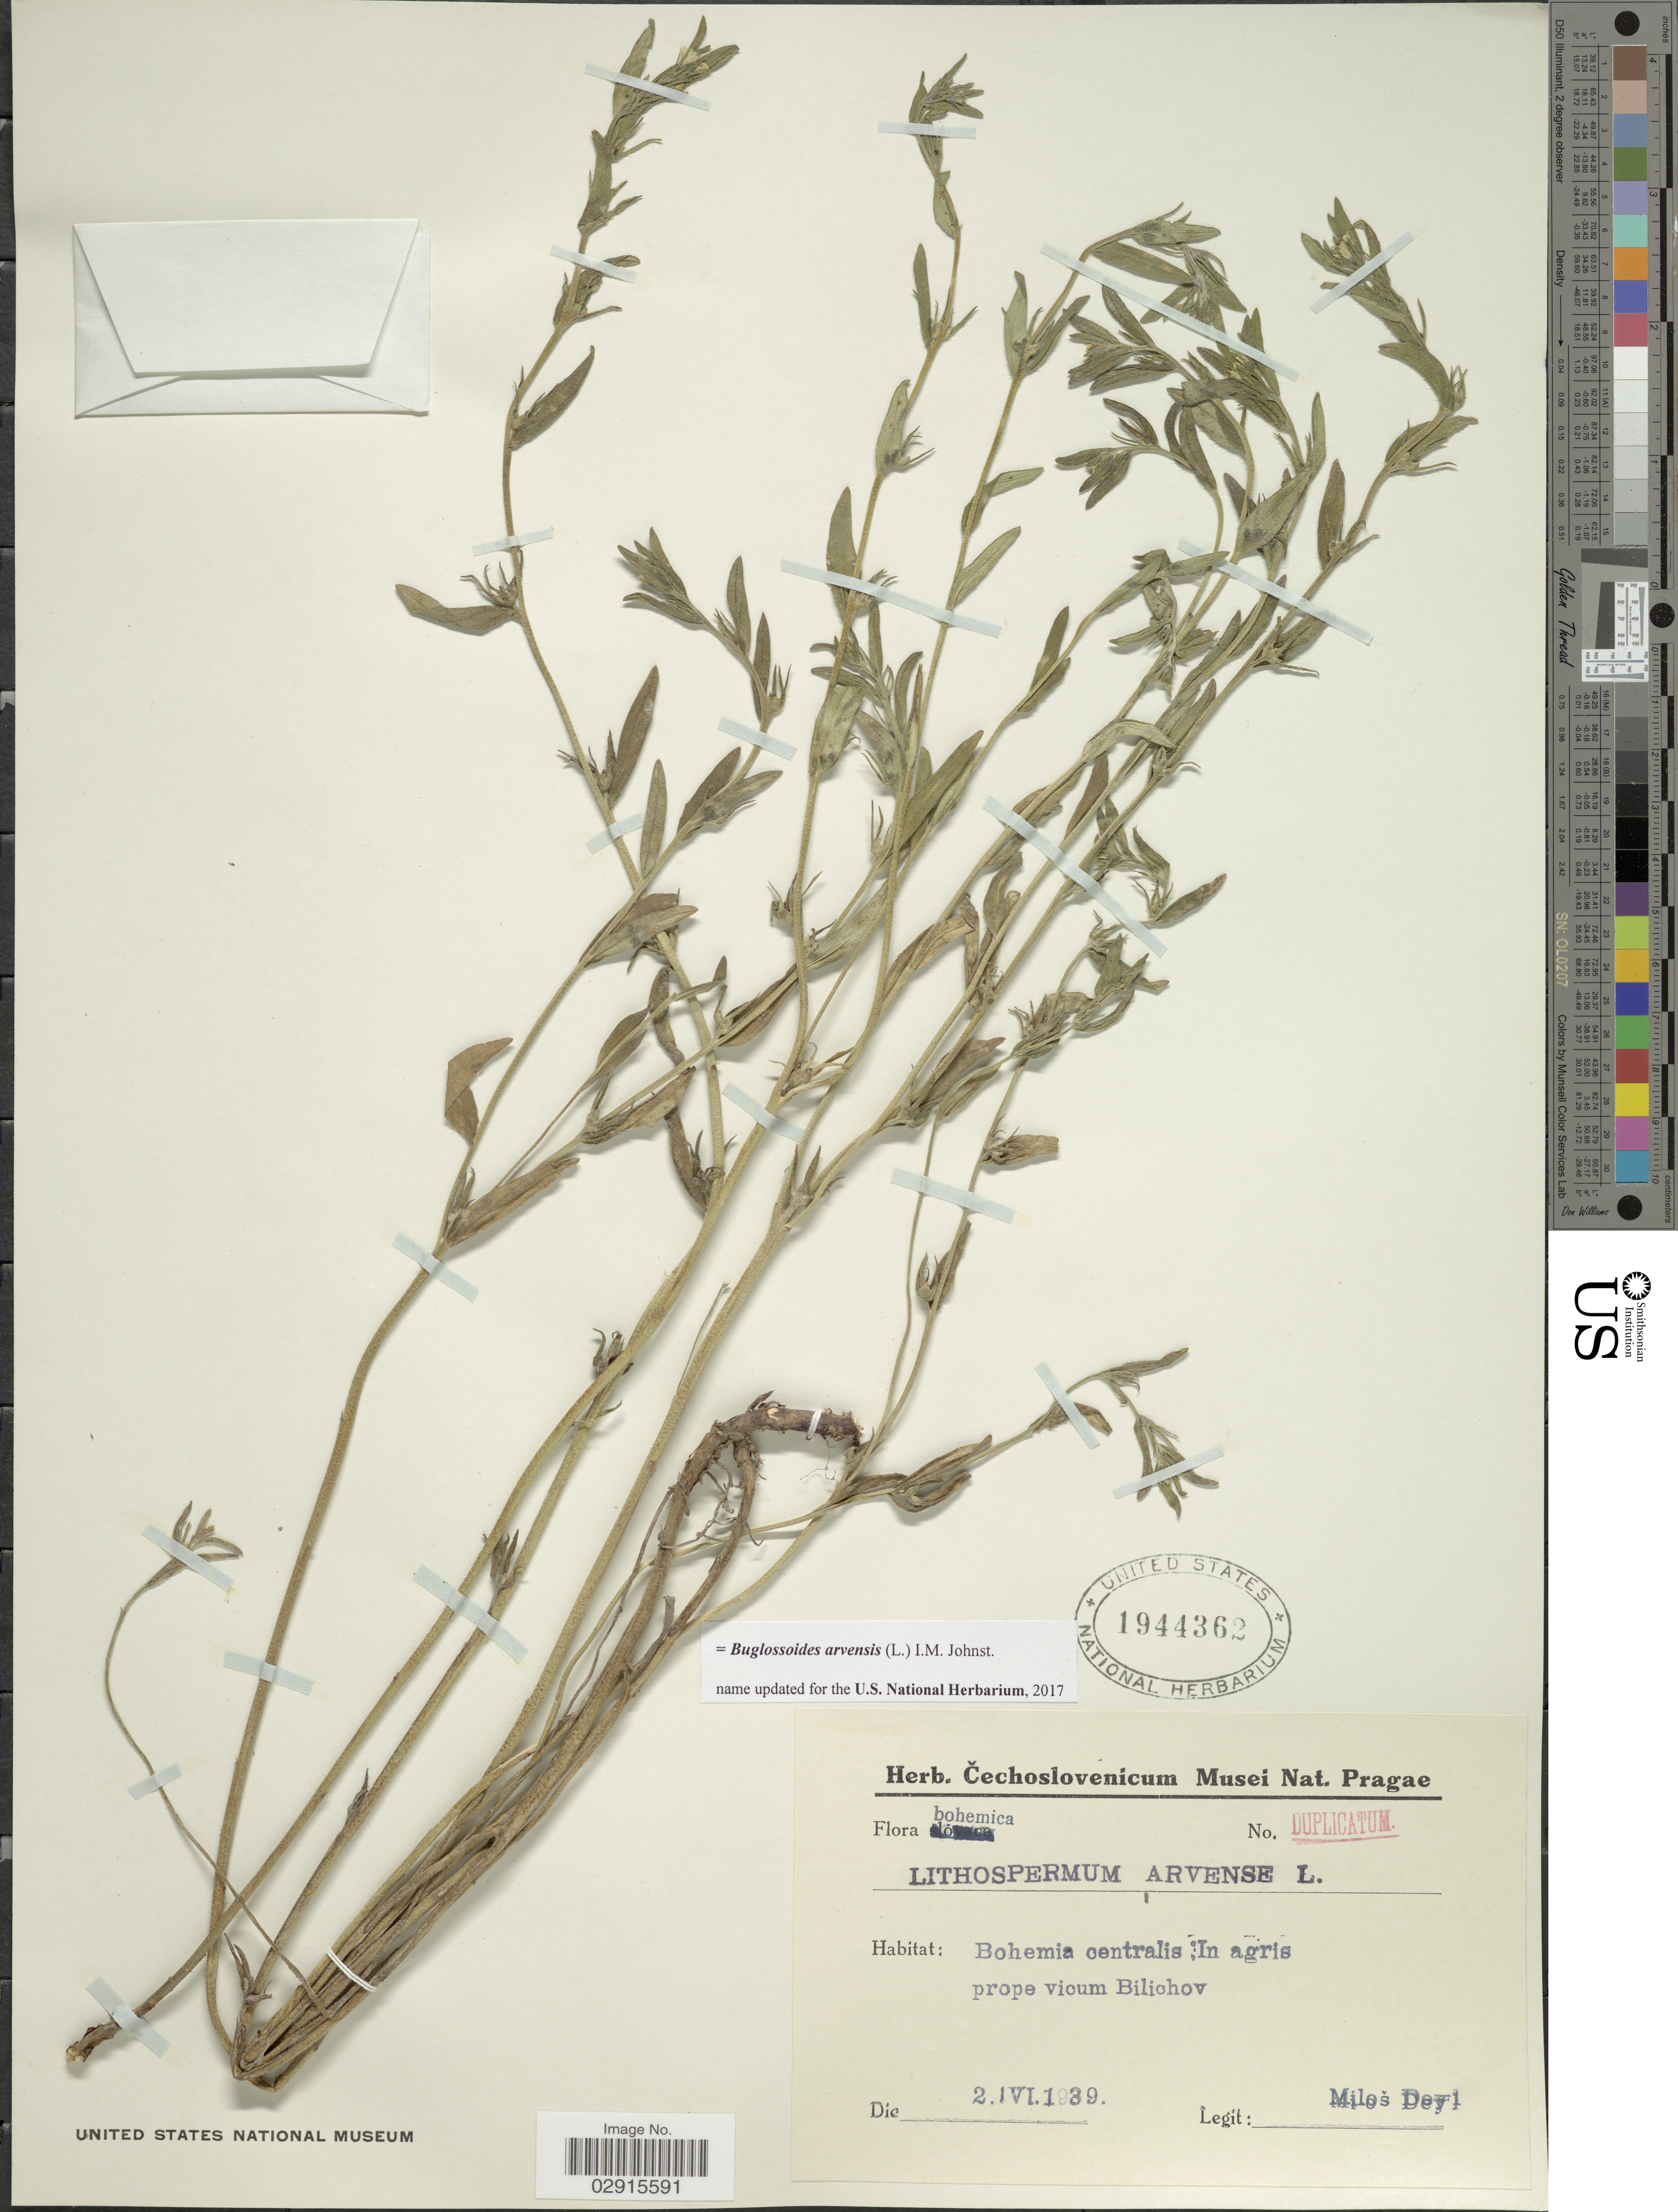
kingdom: Plantae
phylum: Tracheophyta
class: Magnoliopsida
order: Boraginales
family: Boraginaceae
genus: Buglossoides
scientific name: Buglossoides arvensis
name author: (L.) I.M. Johnst.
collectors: M. Deyl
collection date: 1939-06-02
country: Czechia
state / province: Central Bohemian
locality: Bohemia centralis. In agris prope vicum Bilichov.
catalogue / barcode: US 1944362